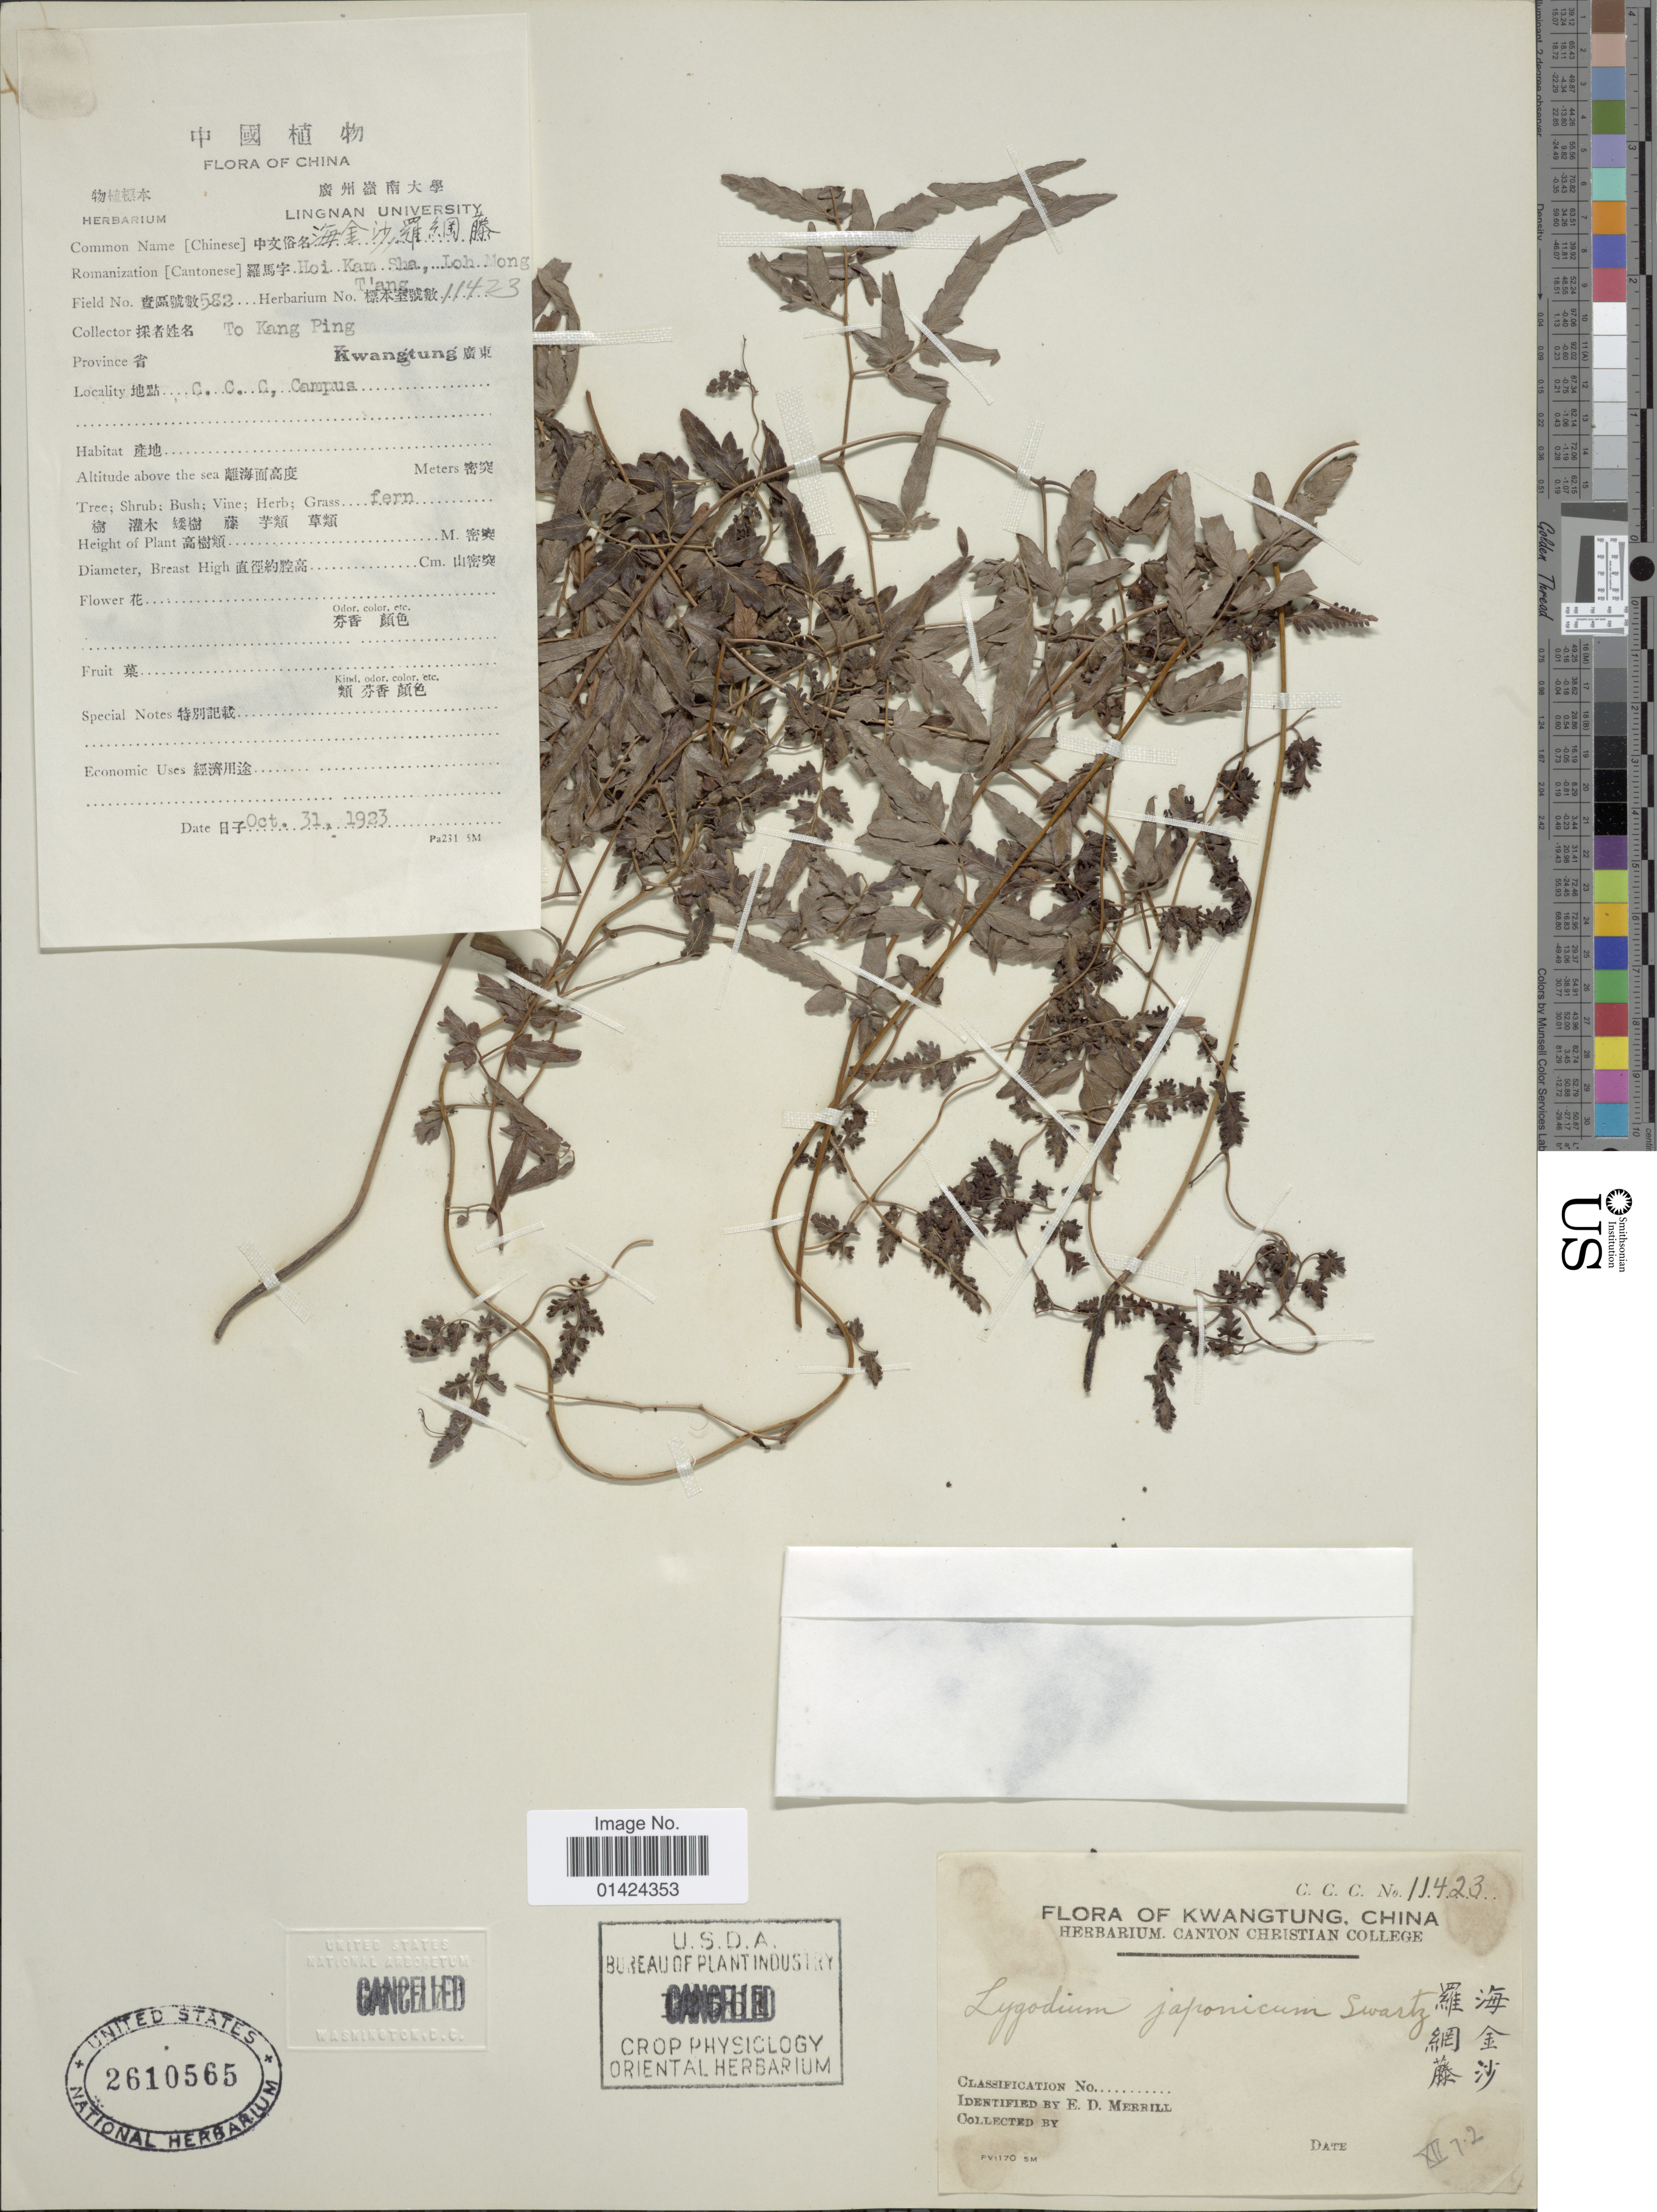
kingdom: Plantae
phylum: Tracheophyta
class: Polypodiopsida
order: Schizaeales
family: Lygodiaceae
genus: Lygodium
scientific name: Lygodium japonicum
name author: (Thunb.) Sw.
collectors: T. Ping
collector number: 582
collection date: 1923-10-31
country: China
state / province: Guangdong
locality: Kwangtung. C.C.C. Campus.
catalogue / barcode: US 2610565